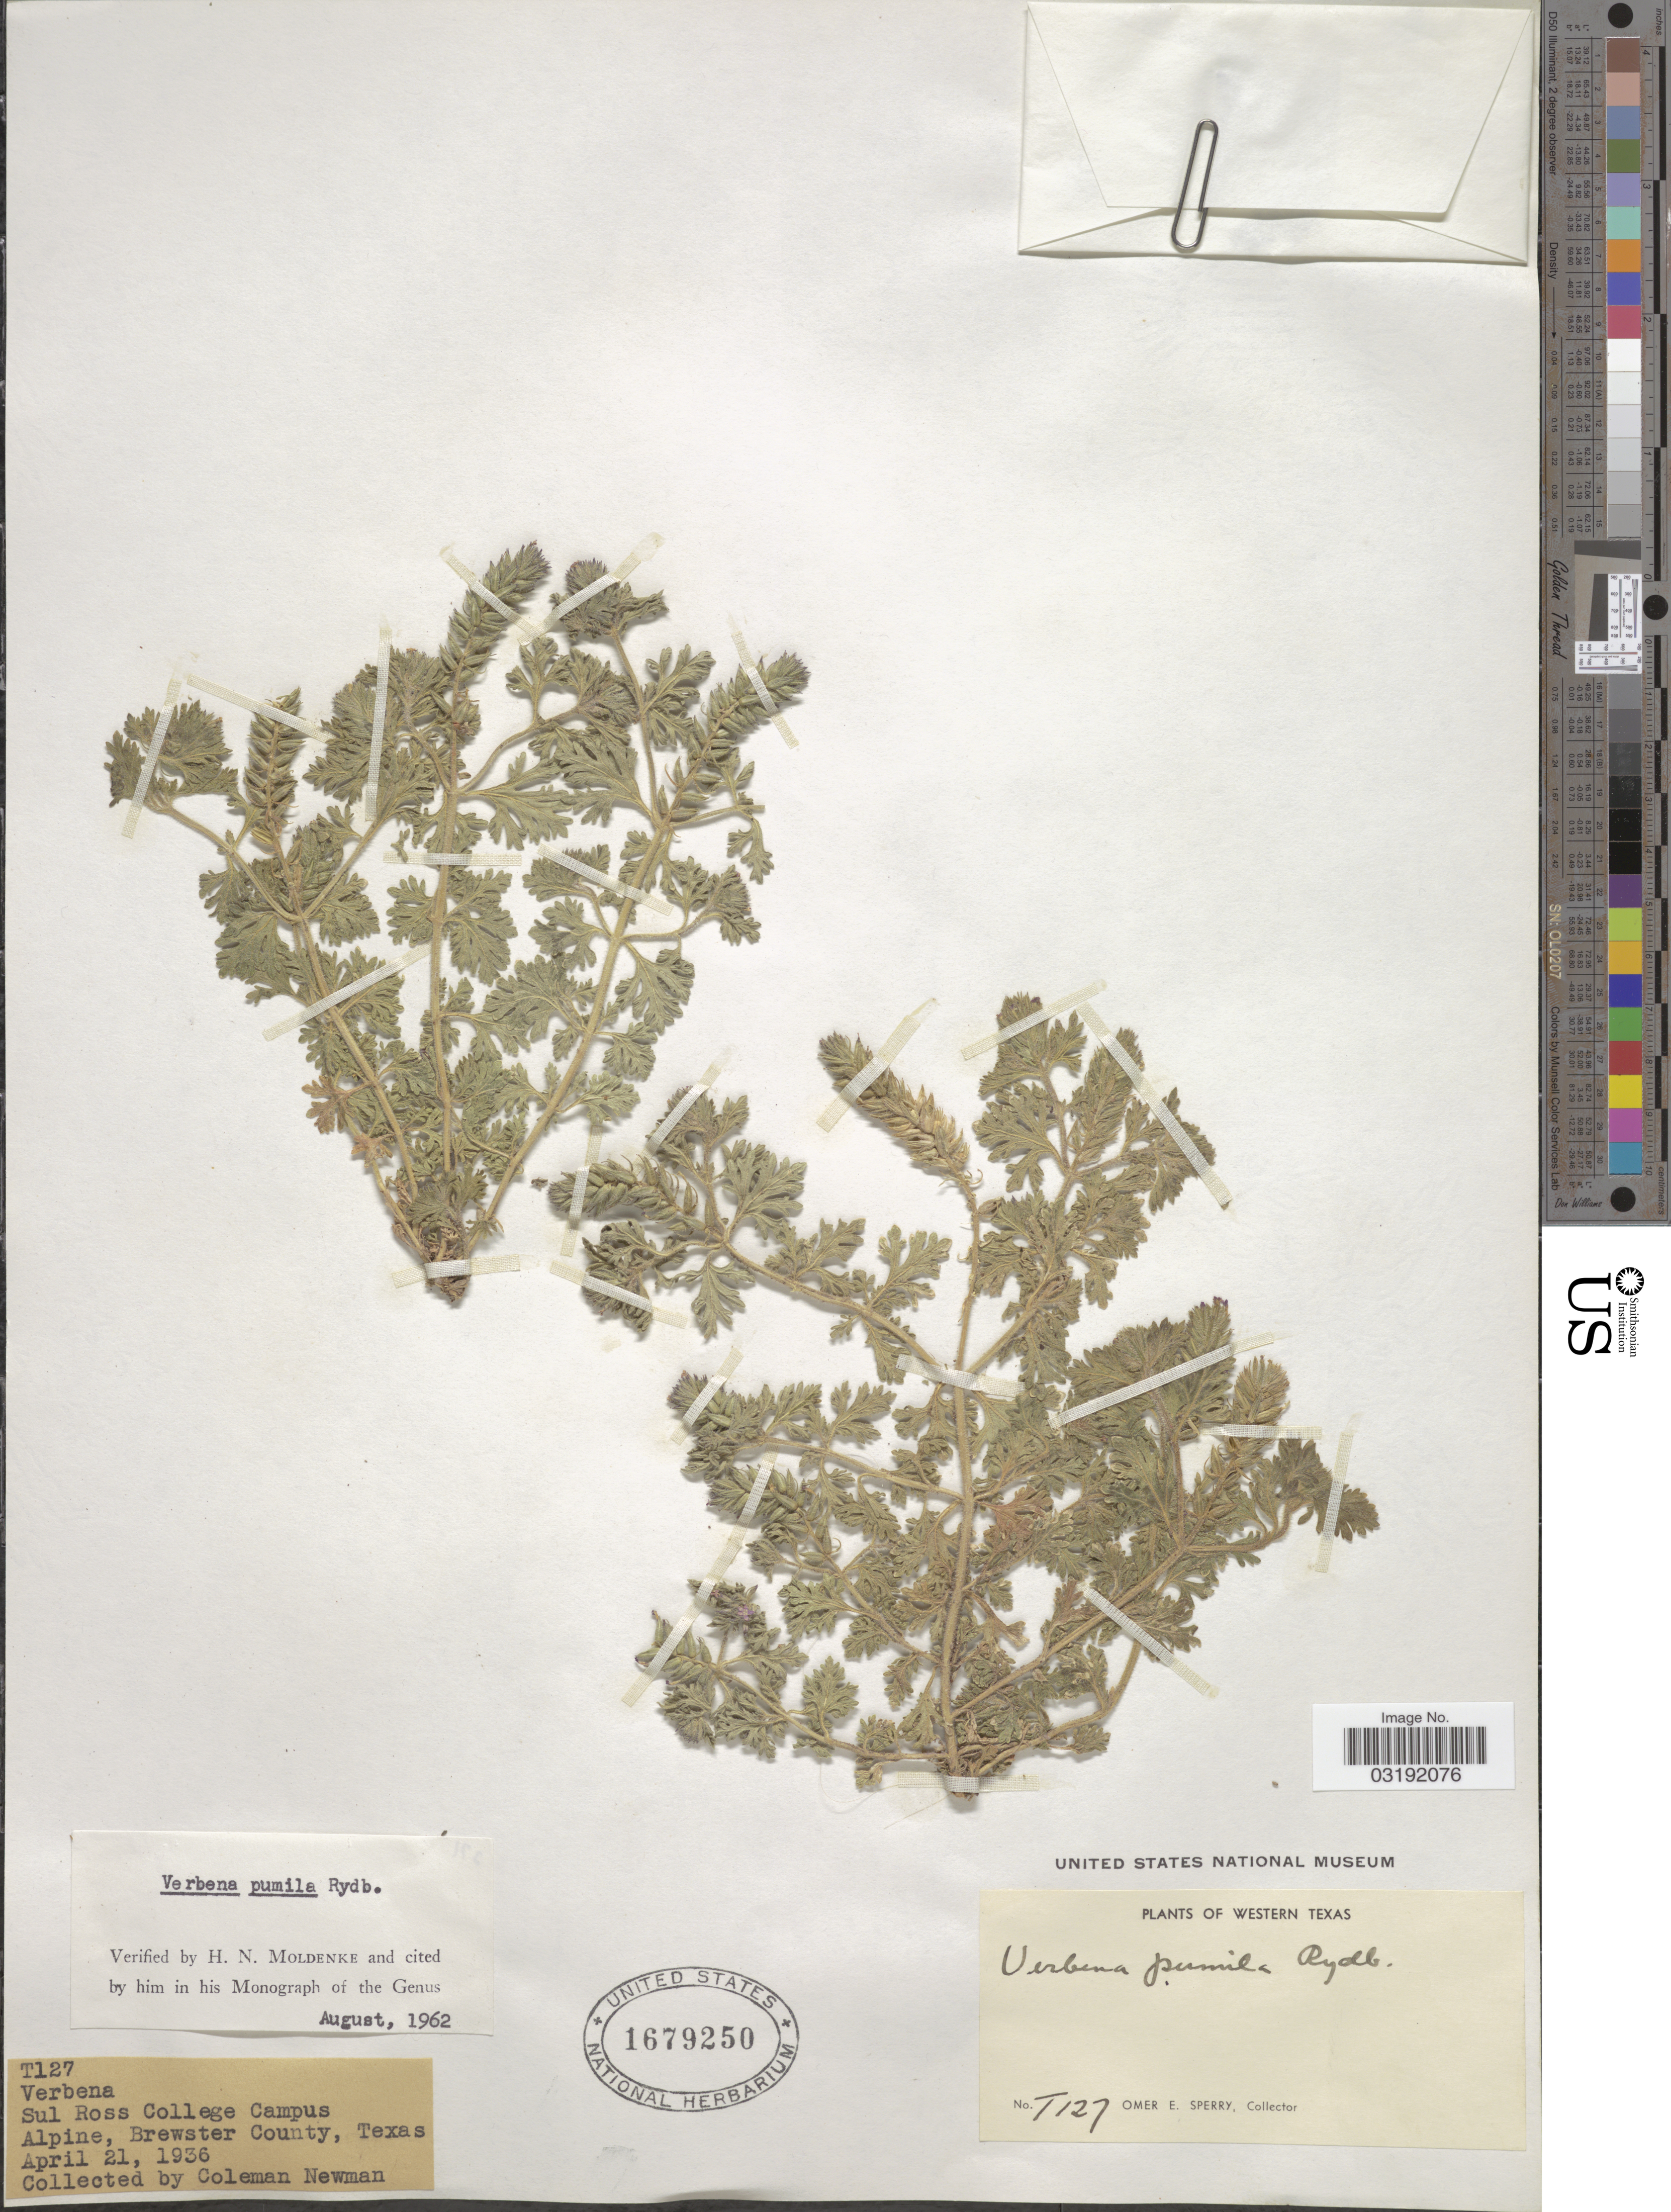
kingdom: Plantae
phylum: Tracheophyta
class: Magnoliopsida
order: Lamiales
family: Verbenaceae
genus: Verbena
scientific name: Verbena pumila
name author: Rydb.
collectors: C. Newman & O. E. Sperry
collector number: T127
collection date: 1936-04-21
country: United States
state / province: Texas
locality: Western Texas. Sul Ross College Campus. Alpine, Brewster County.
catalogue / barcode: US 1679250